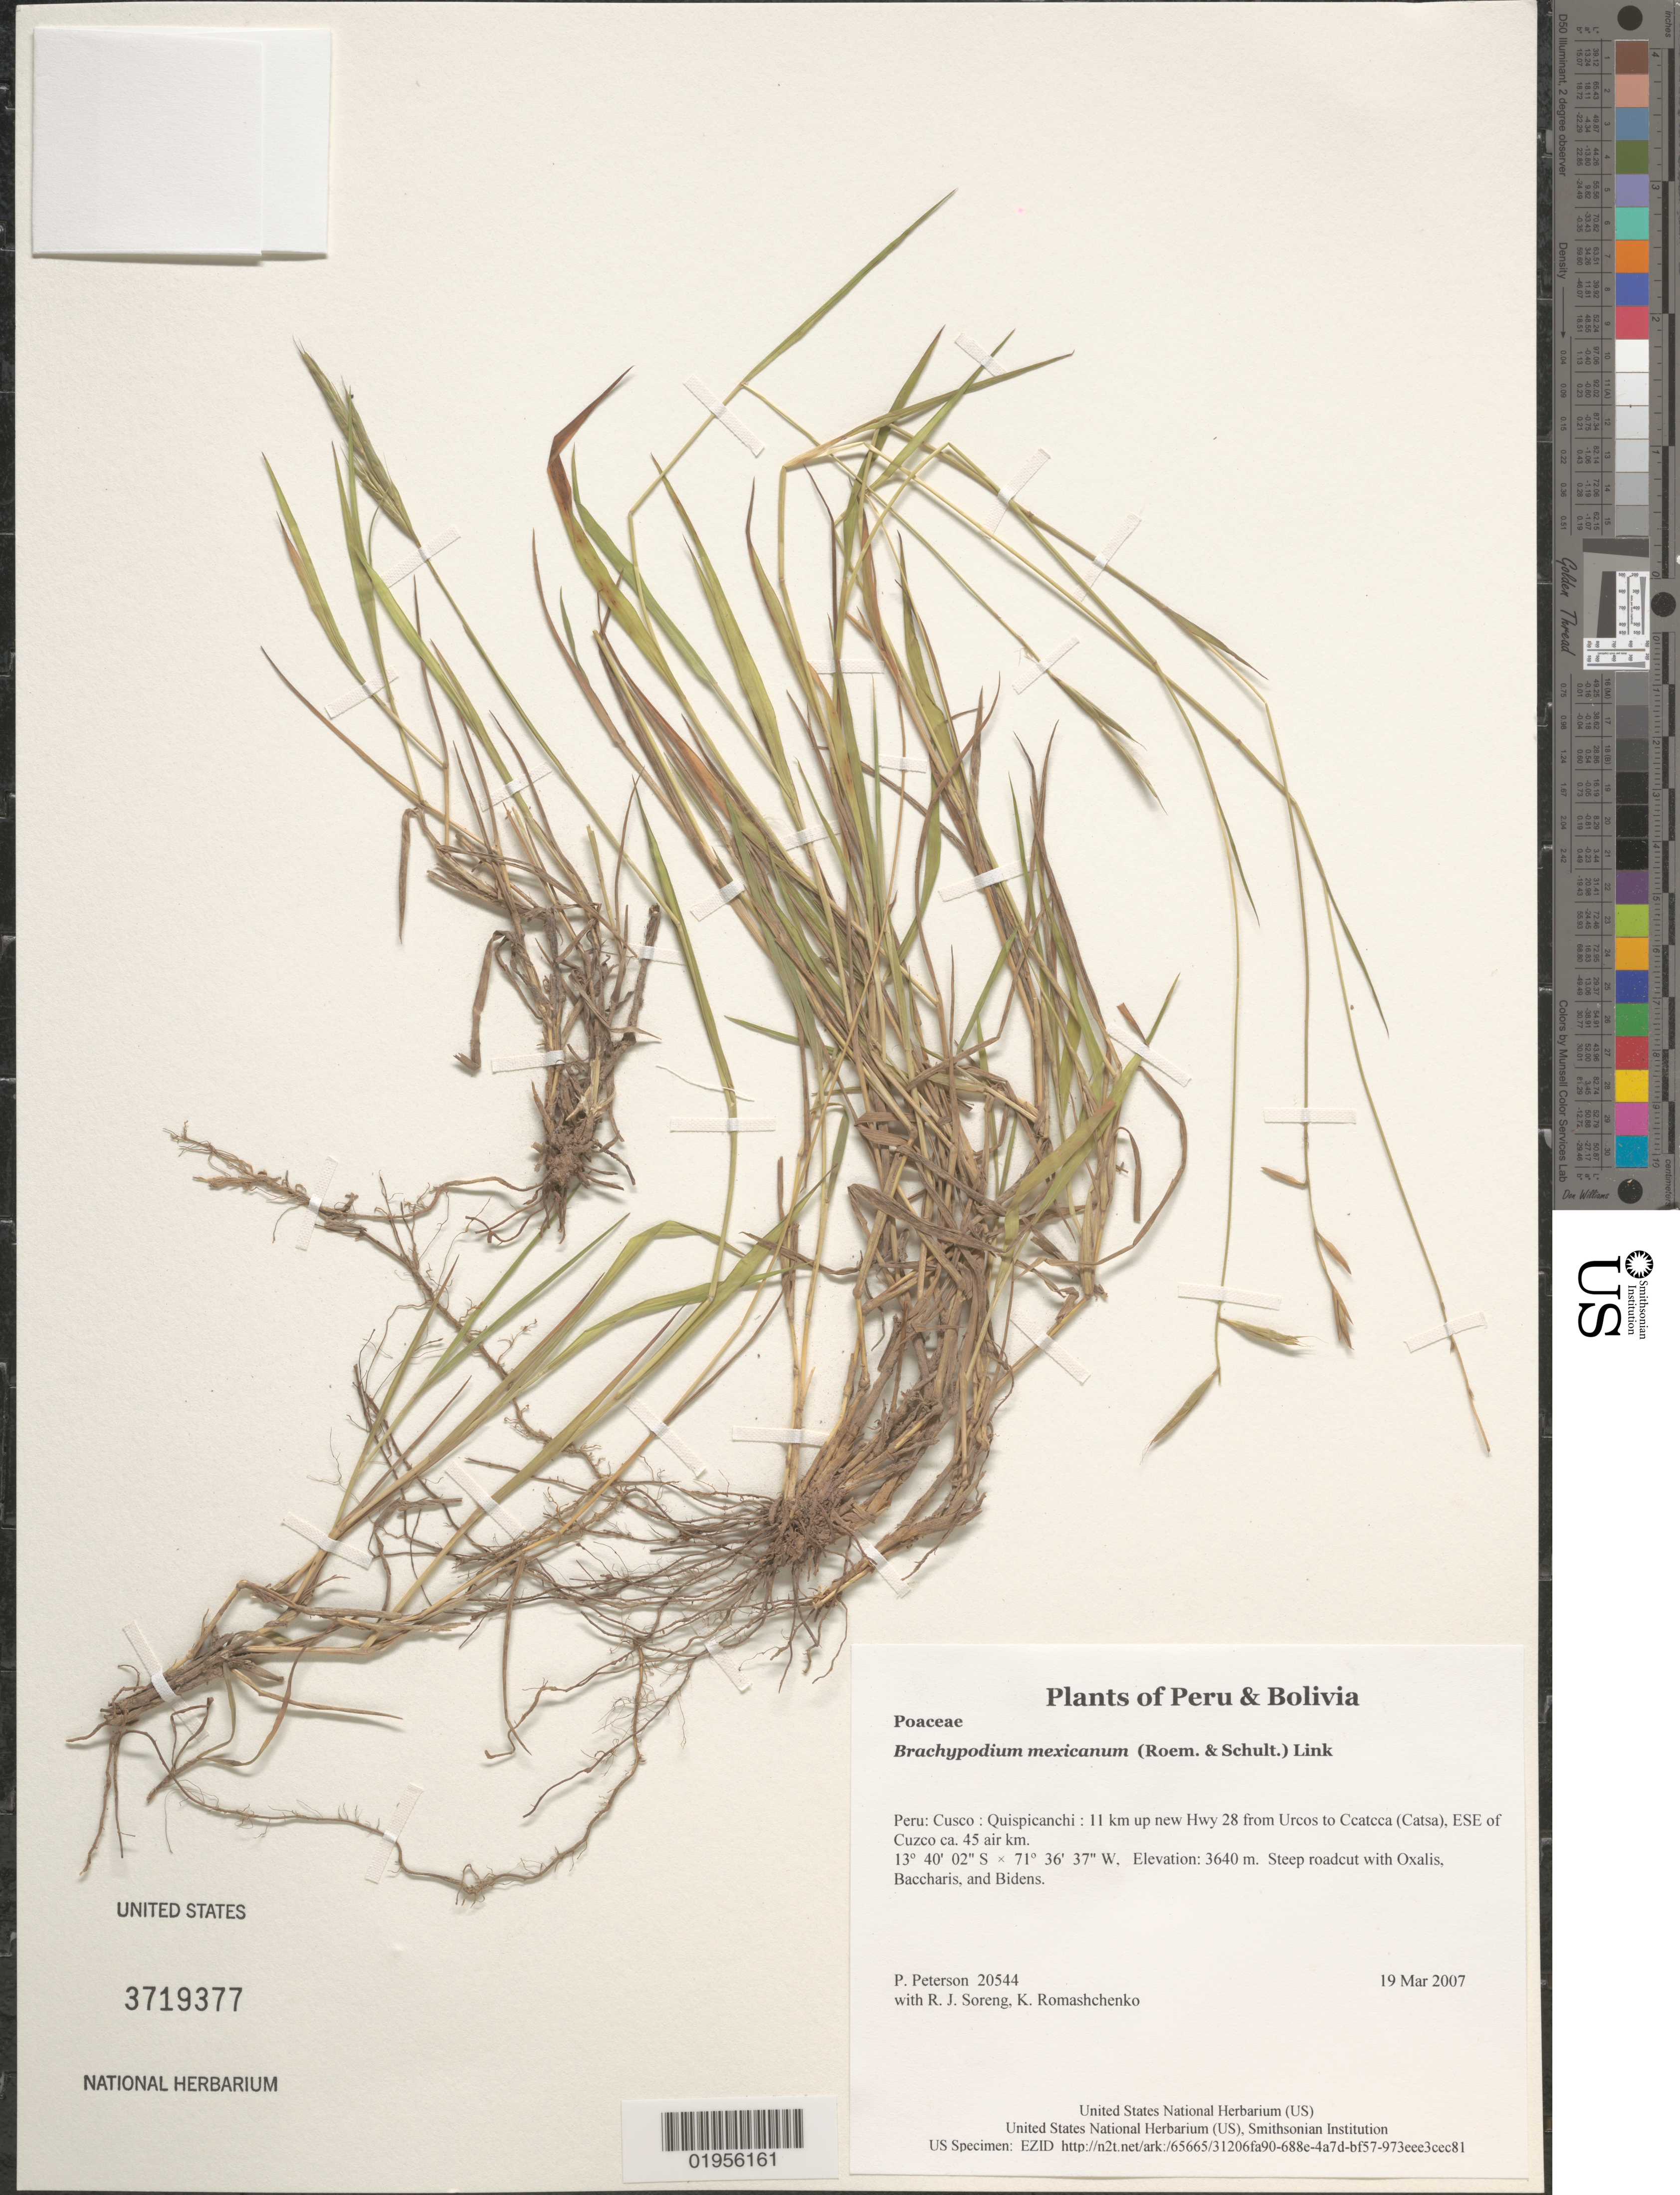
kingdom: Plantae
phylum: Tracheophyta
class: Liliopsida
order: Poales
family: Poaceae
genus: Brachypodium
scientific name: Brachypodium mexicanum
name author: (Roem. & Schult.) Link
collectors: P. M. Peterson, R. J. Soreng & K. Romashchenko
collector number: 20544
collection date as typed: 19 Mar 2007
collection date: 2007-03-19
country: Peru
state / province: Cusco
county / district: Quispicanchis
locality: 11 km up new Hwy 28 from Urcos to Ccatcca (Catsa), ESE of Cuzco ca. 45 air km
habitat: Steep roadcut with Oxalis, Baccharis, and Bidens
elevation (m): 3640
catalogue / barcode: US 3719377